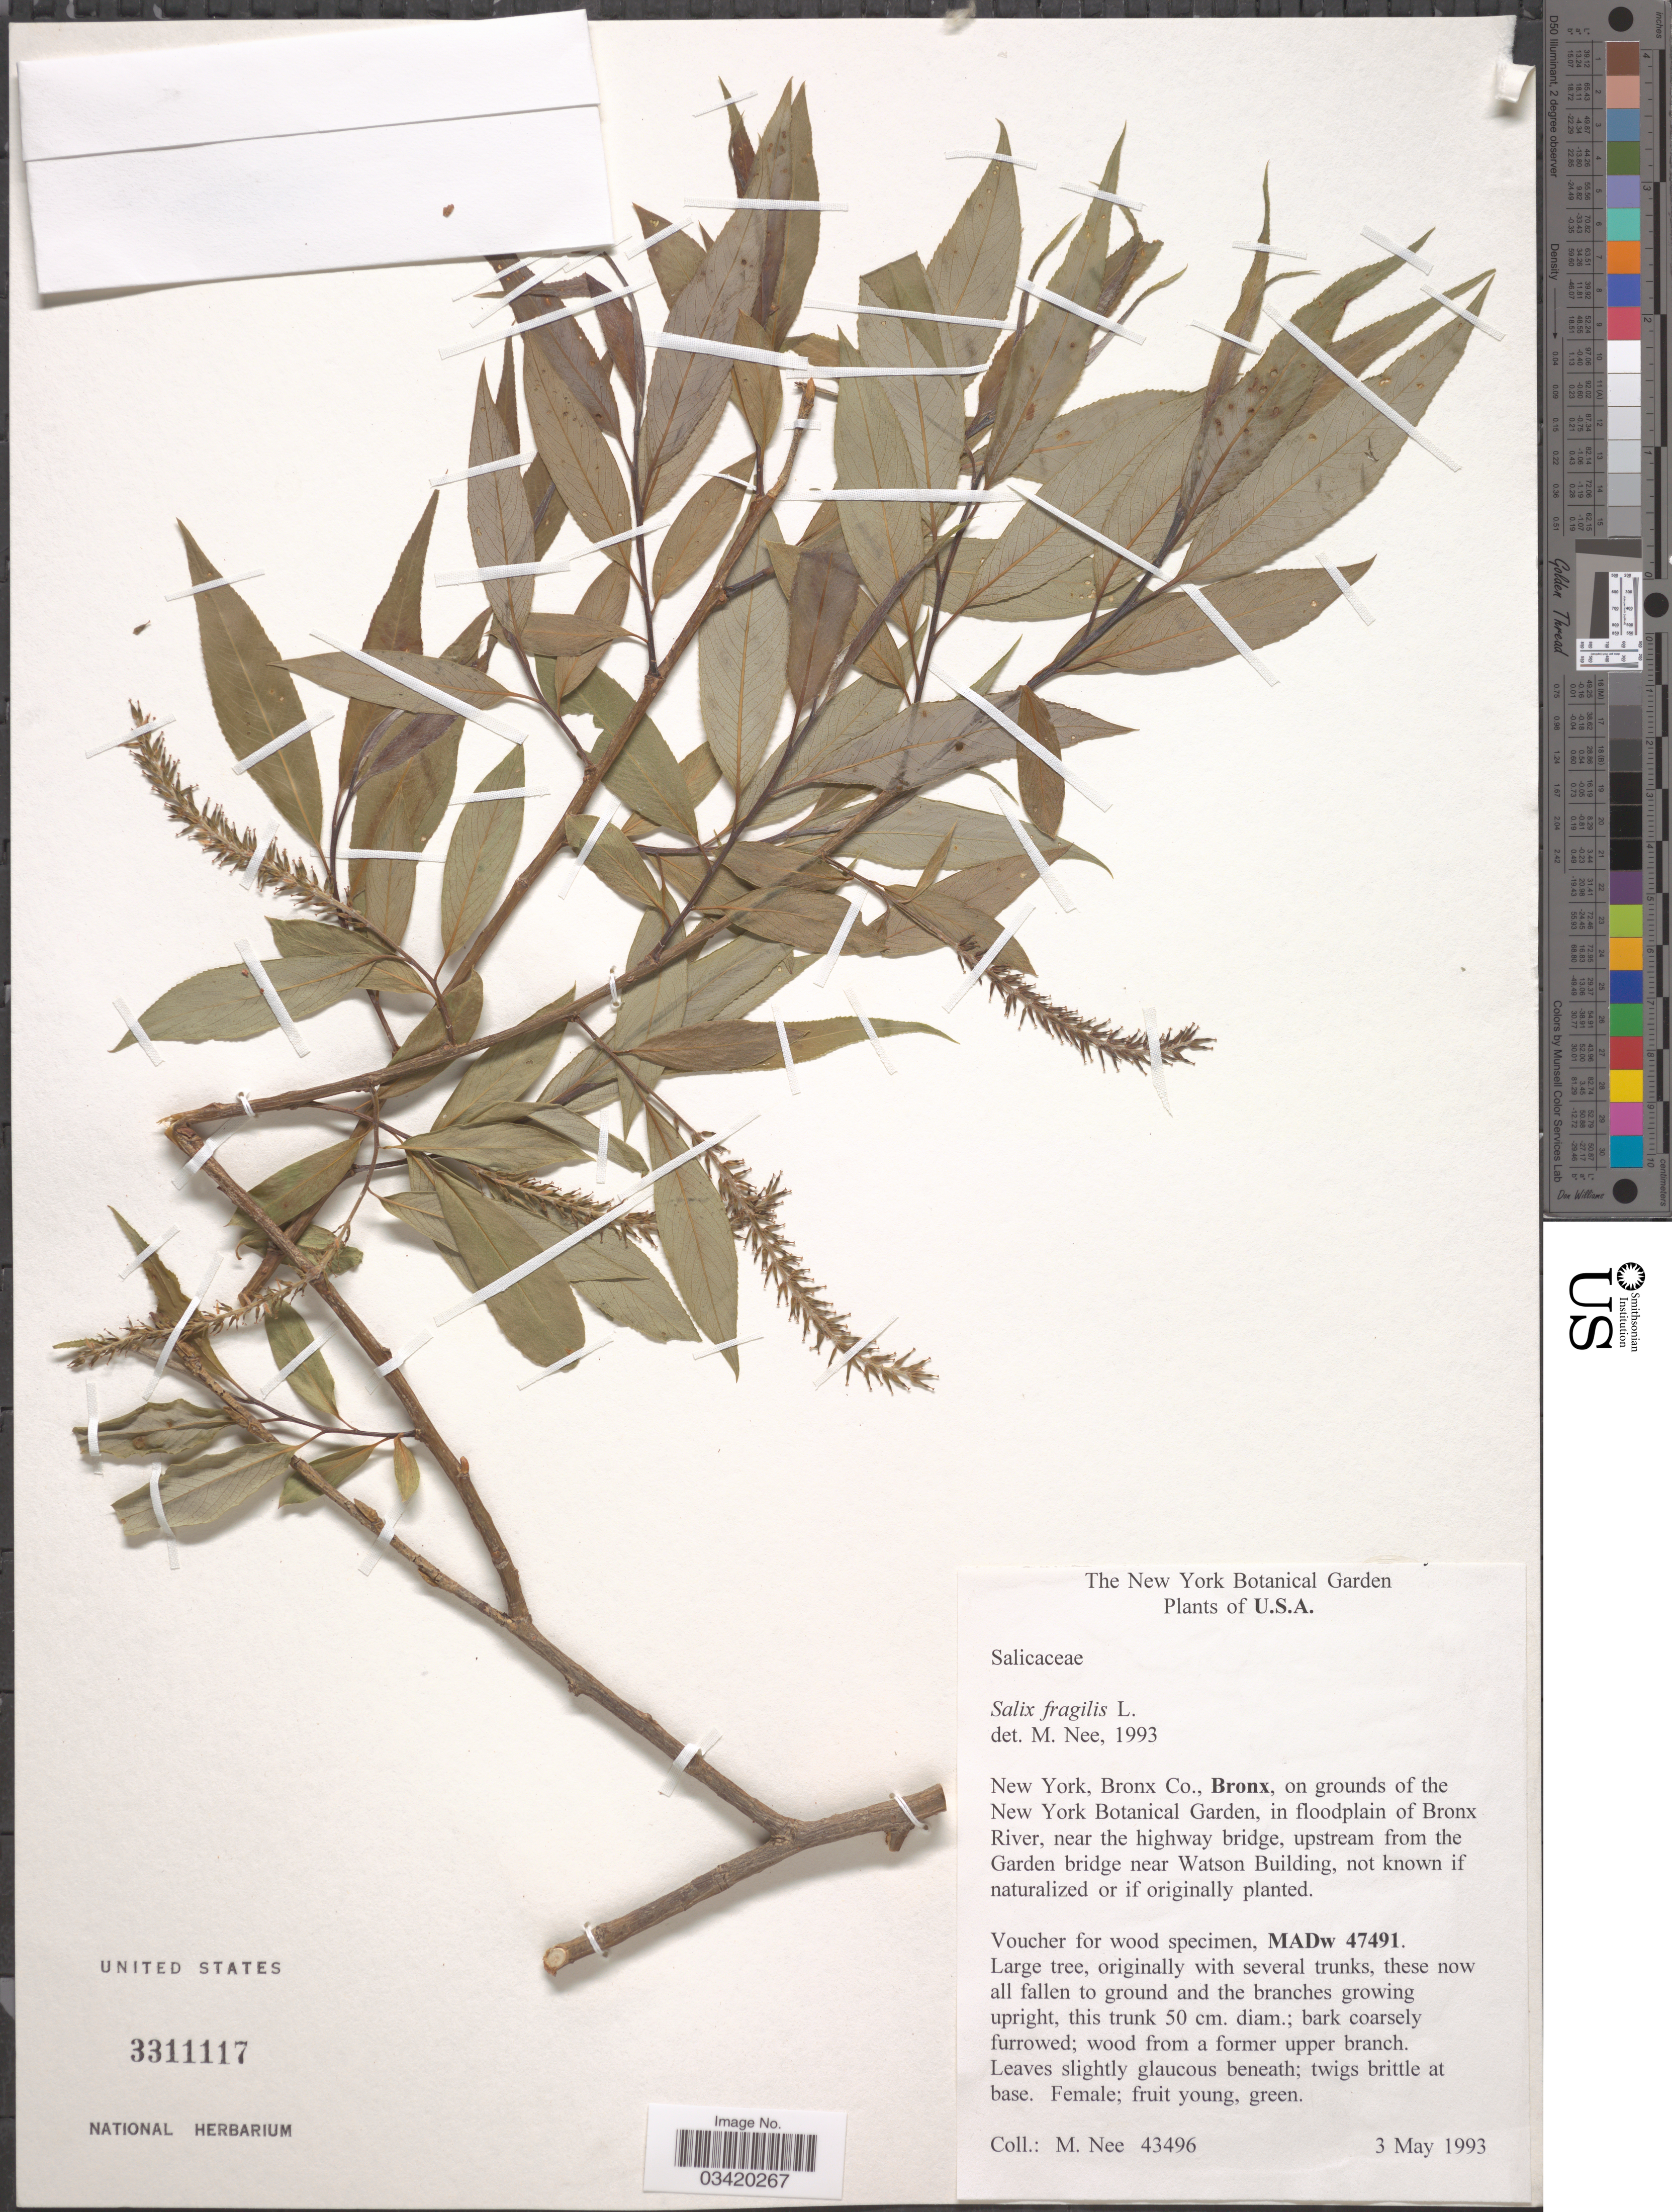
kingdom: Plantae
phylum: Tracheophyta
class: Magnoliopsida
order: Malpighiales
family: Salicaceae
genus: Salix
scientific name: Salix fragilis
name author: L.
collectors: M. Nee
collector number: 43496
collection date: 1993-05-03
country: United States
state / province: New York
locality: U.S.A. Bronx Co., Bronx, on grounds of the New York Botanical Garden, in floodplain of Bronx River, near the highway bridge, upstream from the Garden bridge near Watson Building.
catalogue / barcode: US 3311117